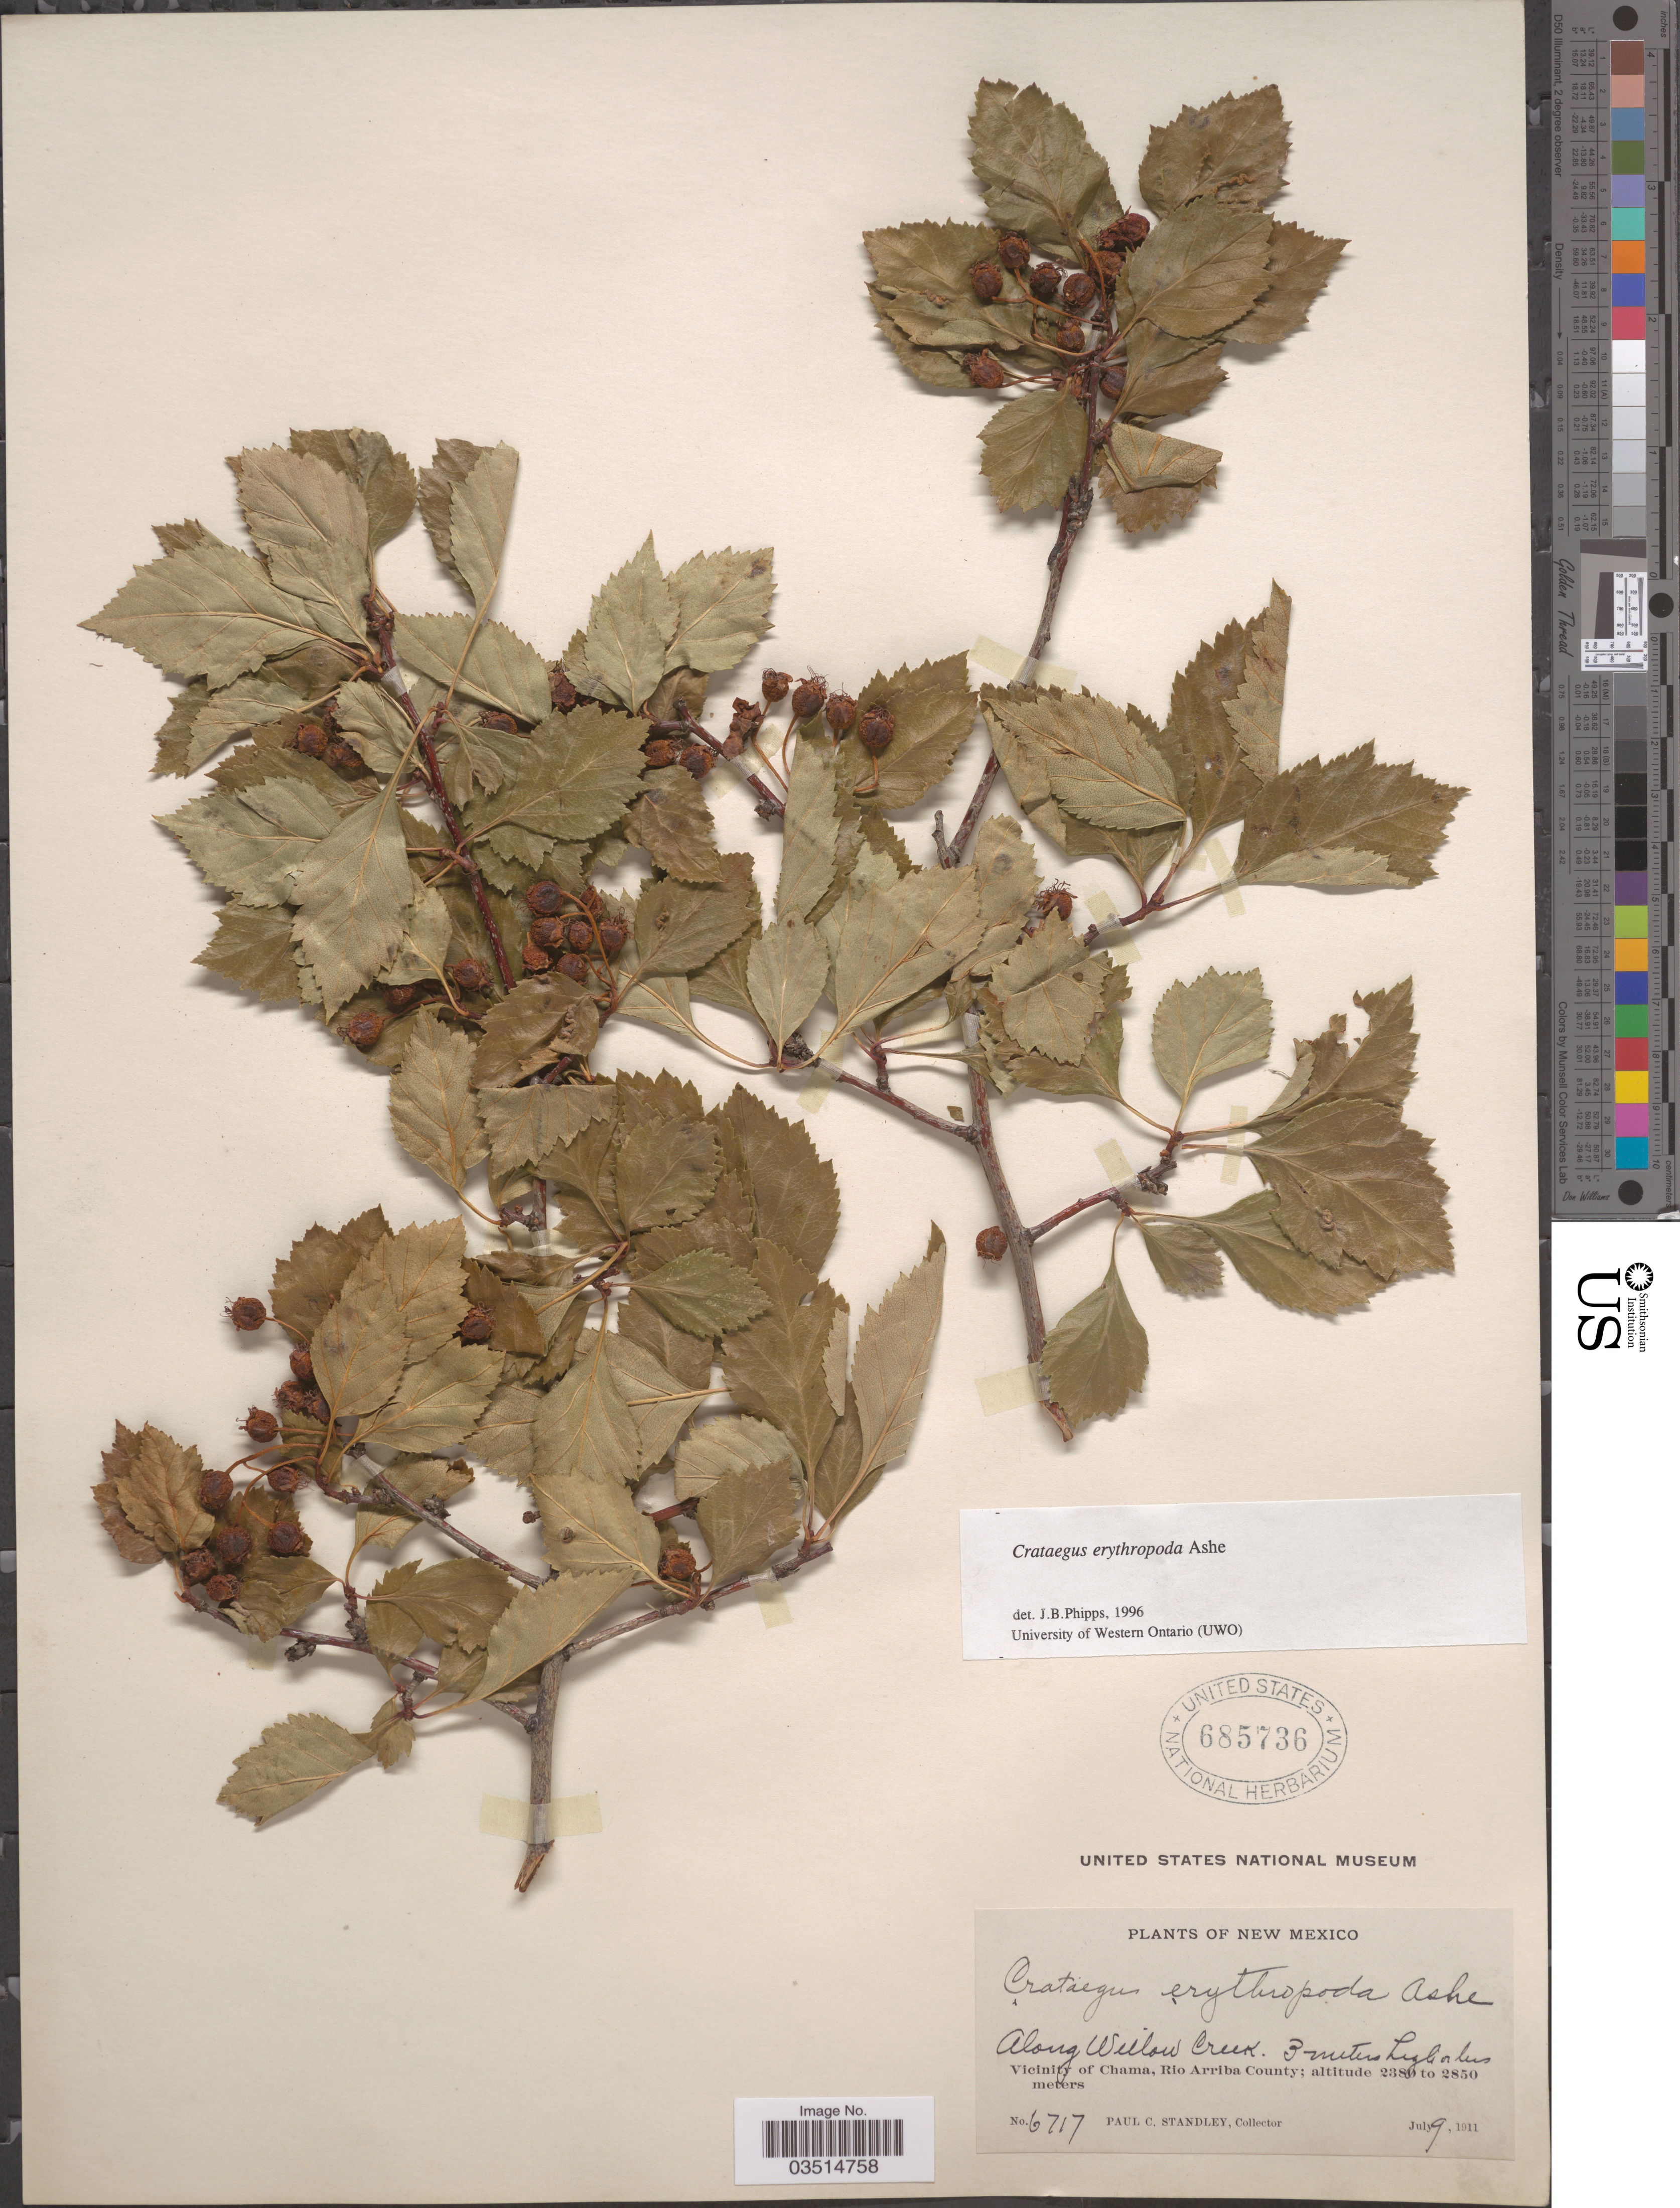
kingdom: Plantae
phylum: Tracheophyta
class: Magnoliopsida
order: Rosales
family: Rosaceae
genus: Crataegus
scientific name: Crataegus erythropoda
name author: Ashe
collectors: P. C. Standley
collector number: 6717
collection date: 1911-07-09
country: United States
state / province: New Mexico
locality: Along Willow Creek. Vicinity of Chama, Rio Arriba County.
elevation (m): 2380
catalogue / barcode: US 685736